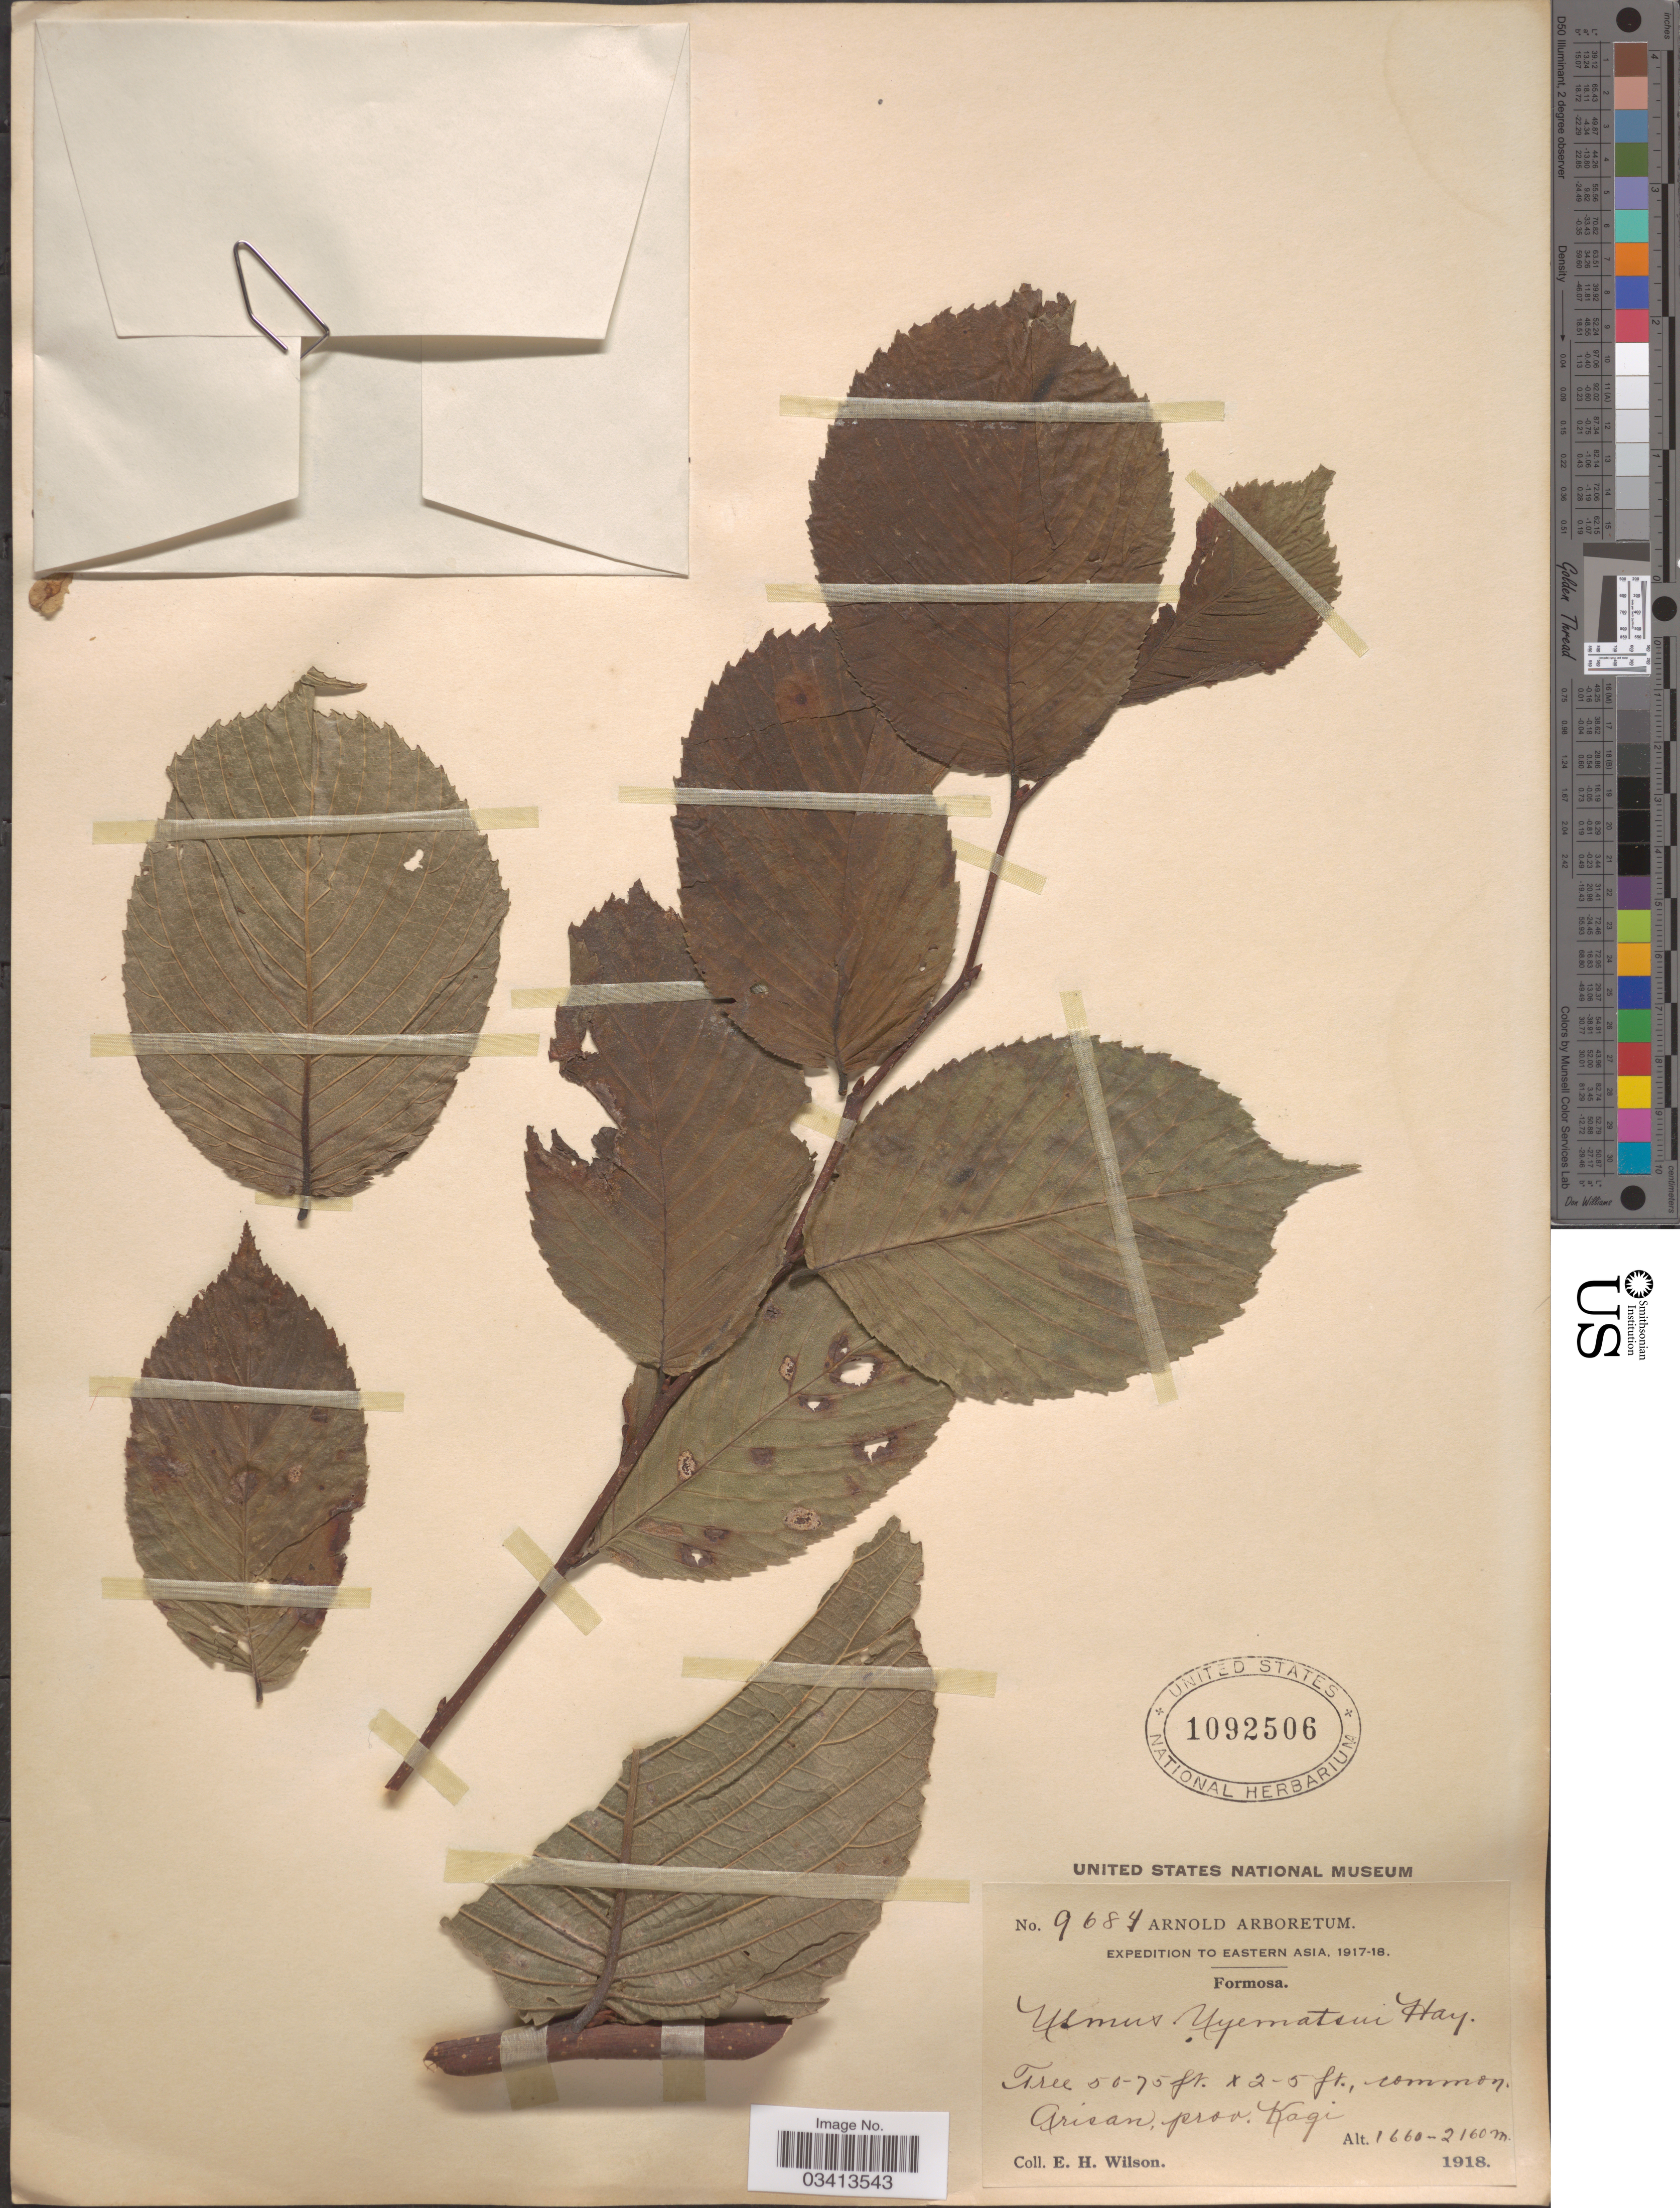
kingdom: Plantae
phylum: Tracheophyta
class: Magnoliopsida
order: Rosales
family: Ulmaceae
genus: Ulmus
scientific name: Ulmus uyematsui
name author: Hayata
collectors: E. Wilson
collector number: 9684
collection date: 1918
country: Taiwan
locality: Formosa. Arisan, prov. Kagi.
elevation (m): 1660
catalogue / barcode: US 1092506